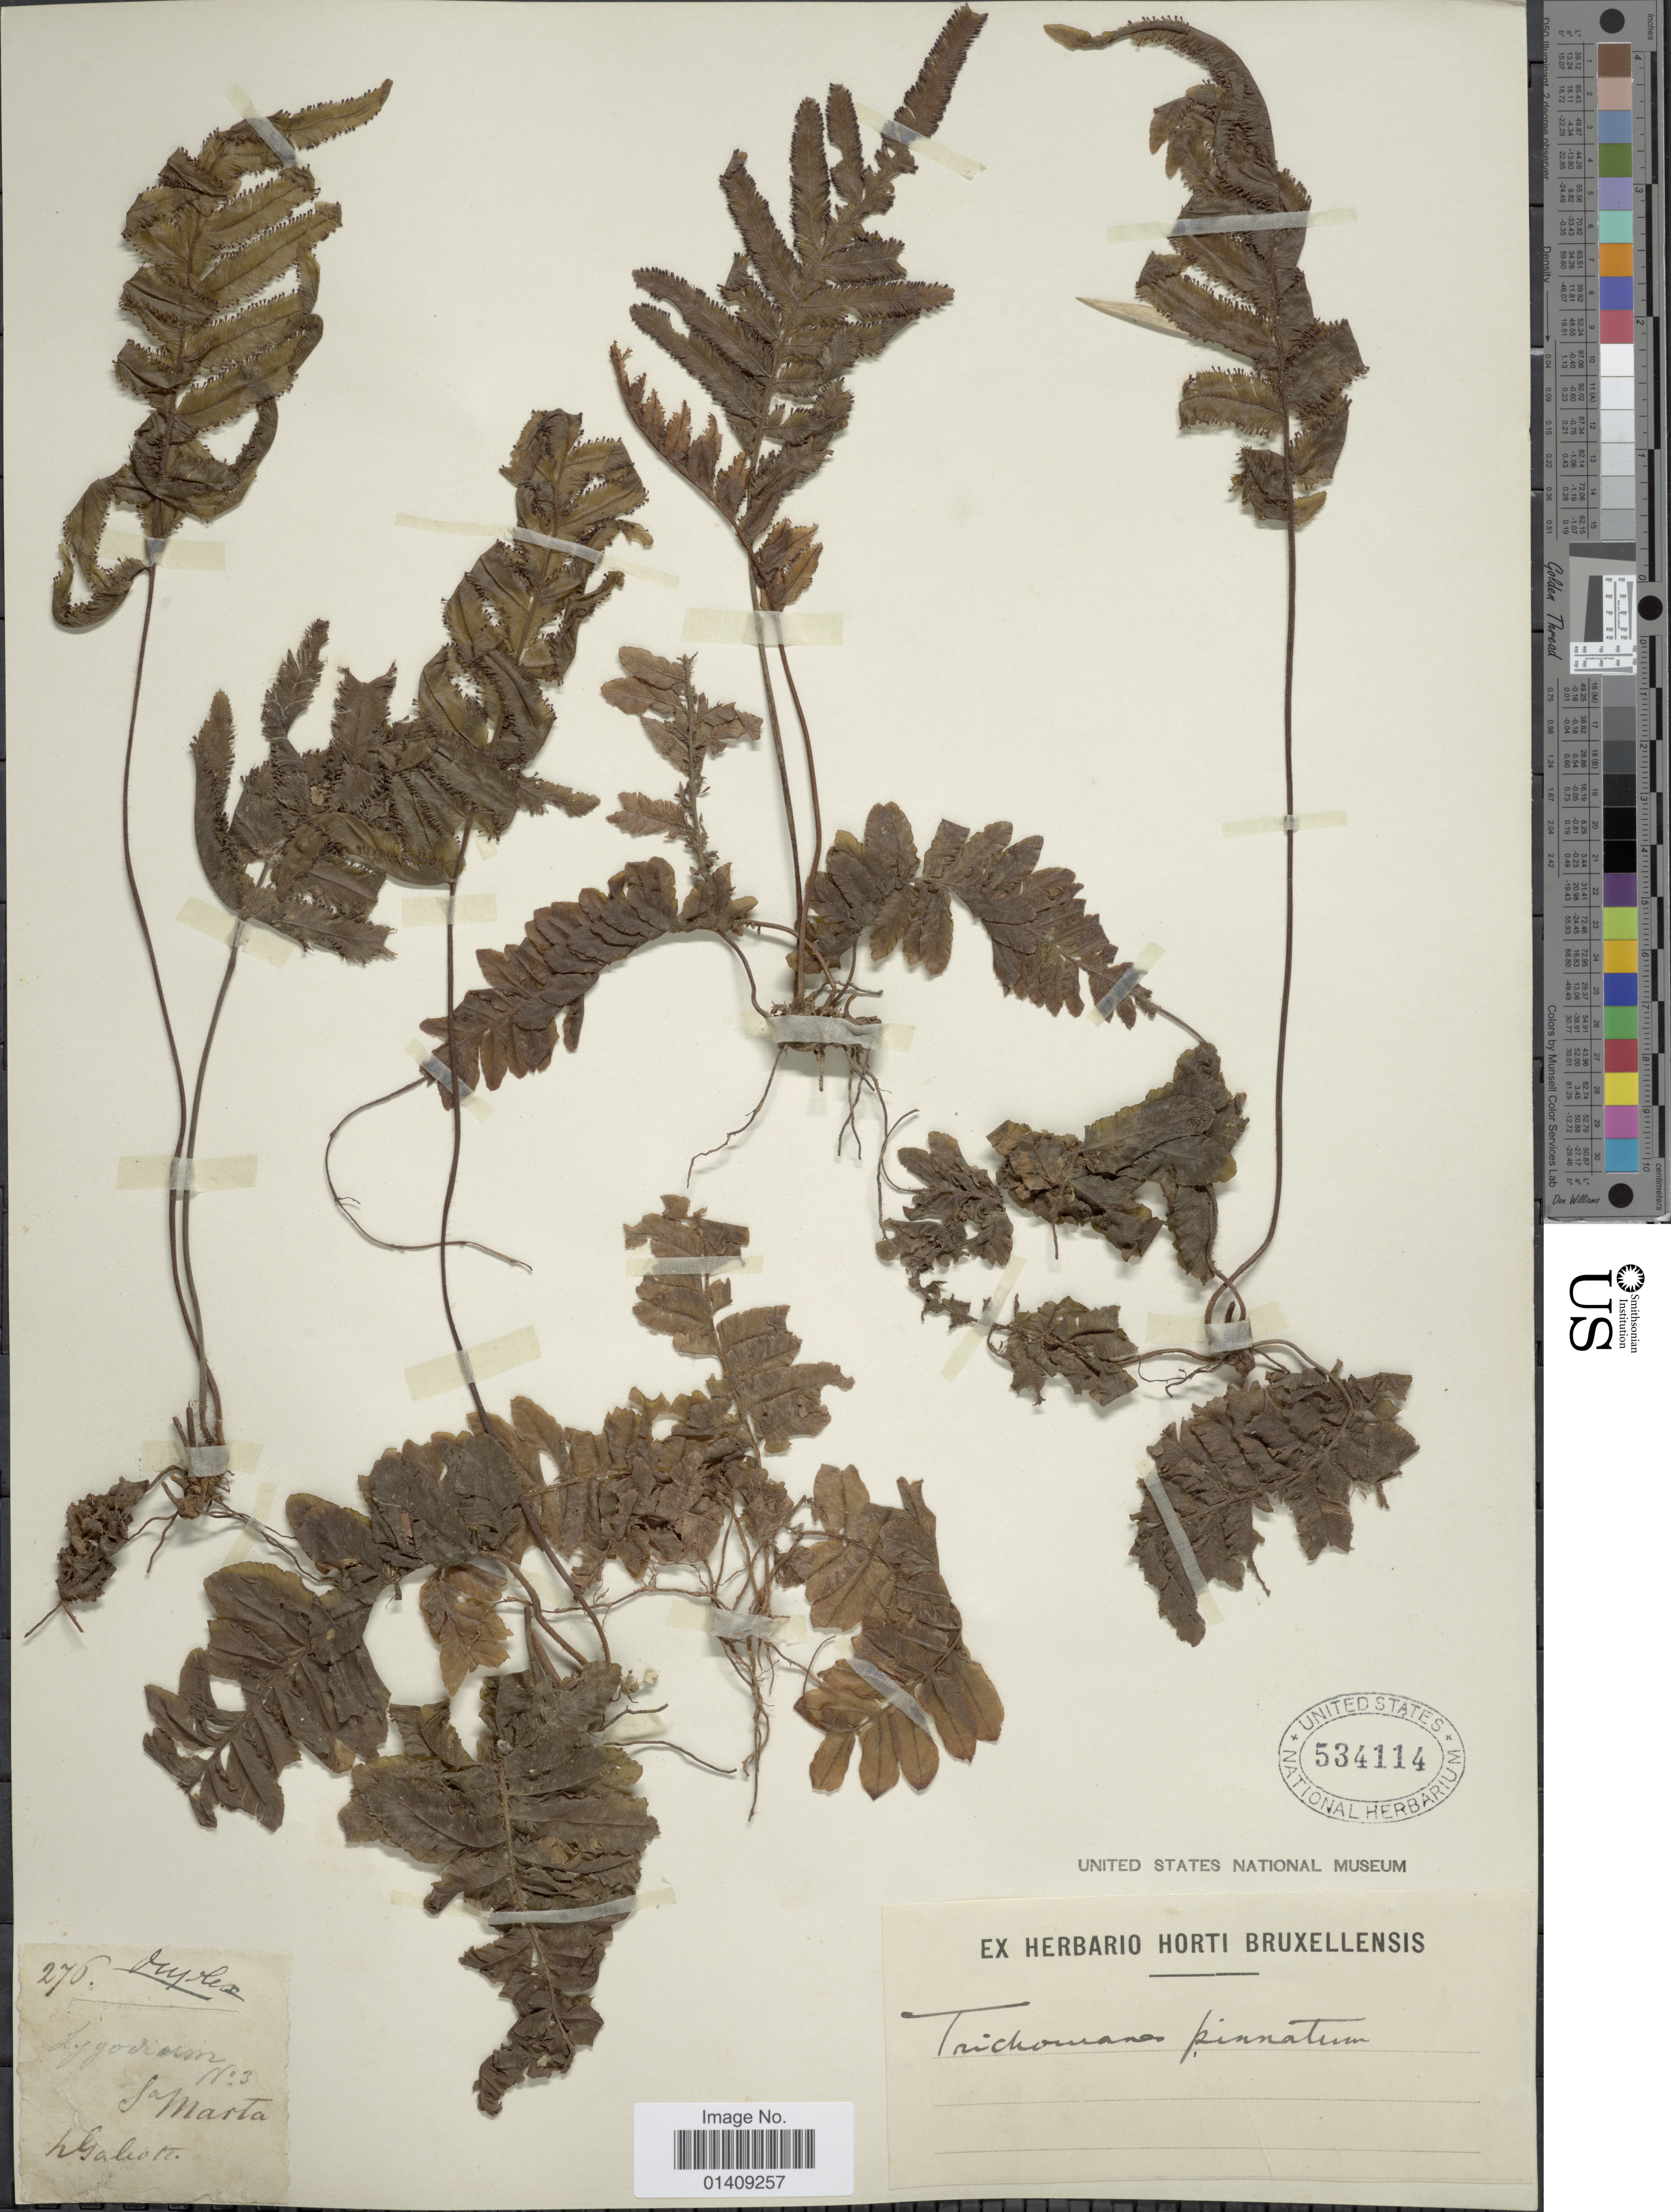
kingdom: Plantae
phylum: Tracheophyta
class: Polypodiopsida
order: Hymenophyllales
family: Hymenophyllaceae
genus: Trichomanes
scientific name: Trichomanes pinnatum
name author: Hedw.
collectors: L. Galiotti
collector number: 276*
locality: Sa. Marta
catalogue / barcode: US 534114